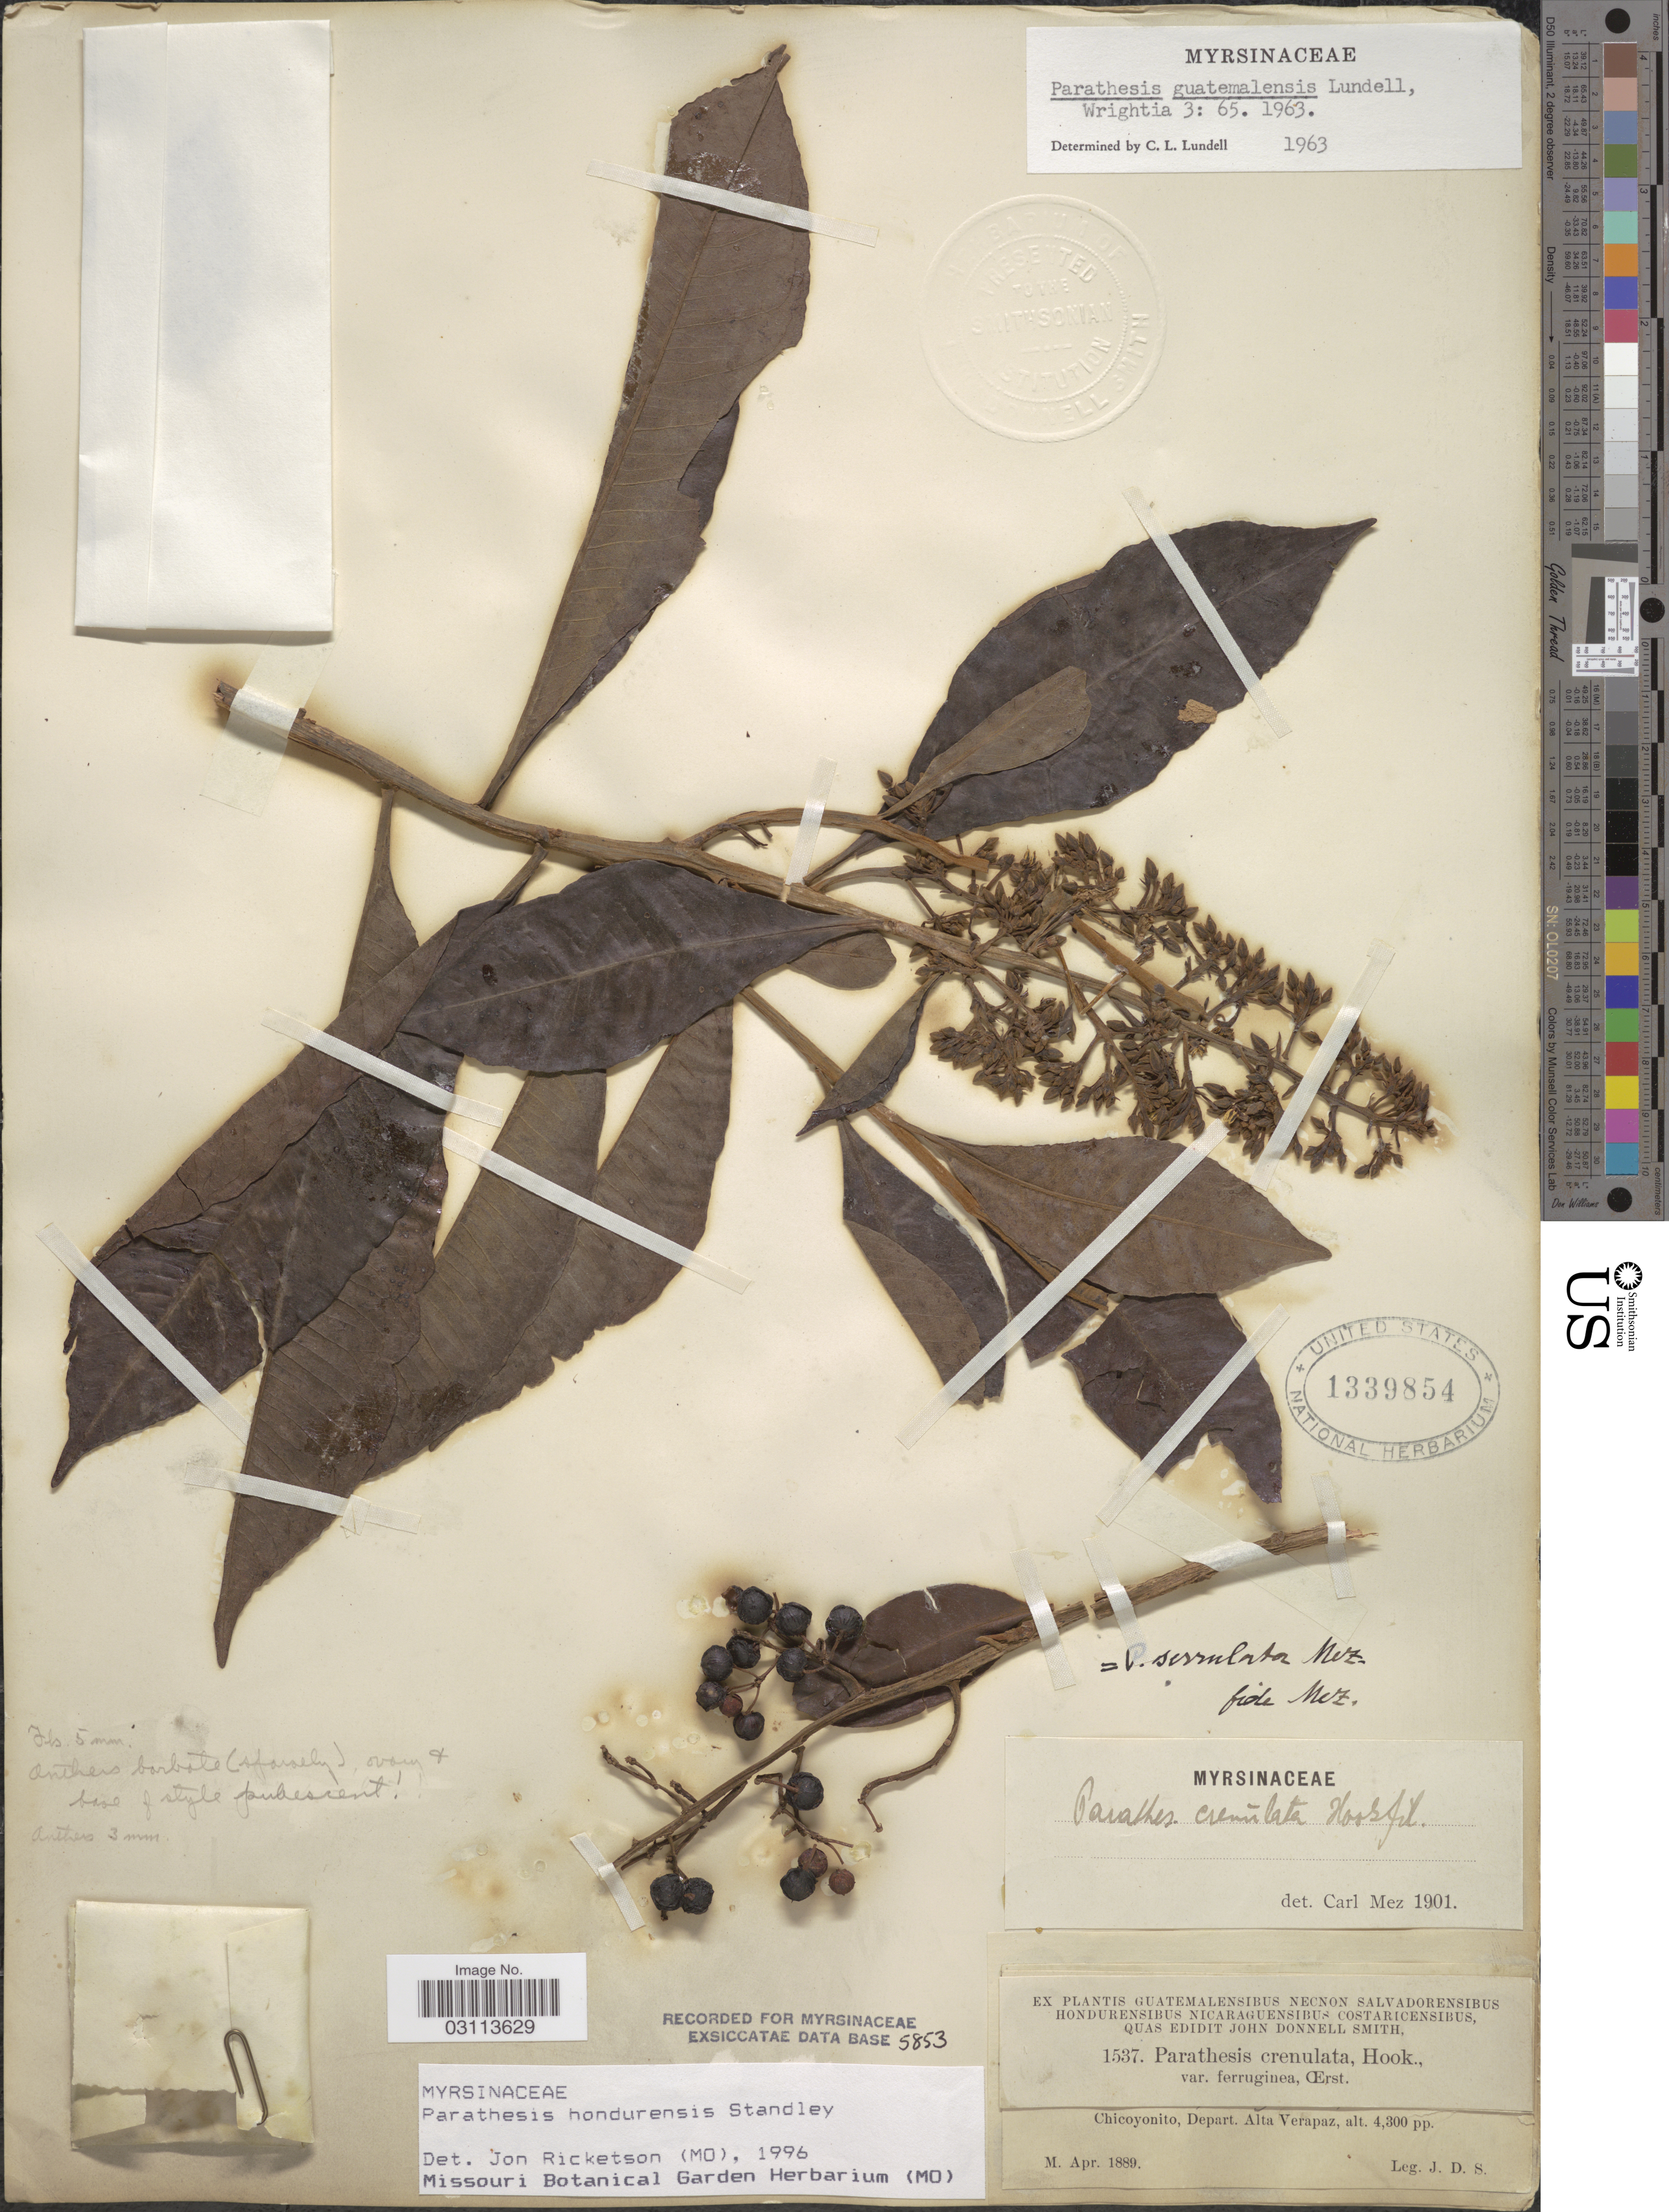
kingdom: Plantae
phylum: Tracheophyta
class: Magnoliopsida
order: Ericales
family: Primulaceae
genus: Parathesis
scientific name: Parathesis hondurensis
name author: Standl.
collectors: J. Donnell Smith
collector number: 1537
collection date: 1889-04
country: Guatemala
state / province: Alta Verapaz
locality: Chicoyonito, Depart. Alta Verapaz.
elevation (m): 1311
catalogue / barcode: US 1339854